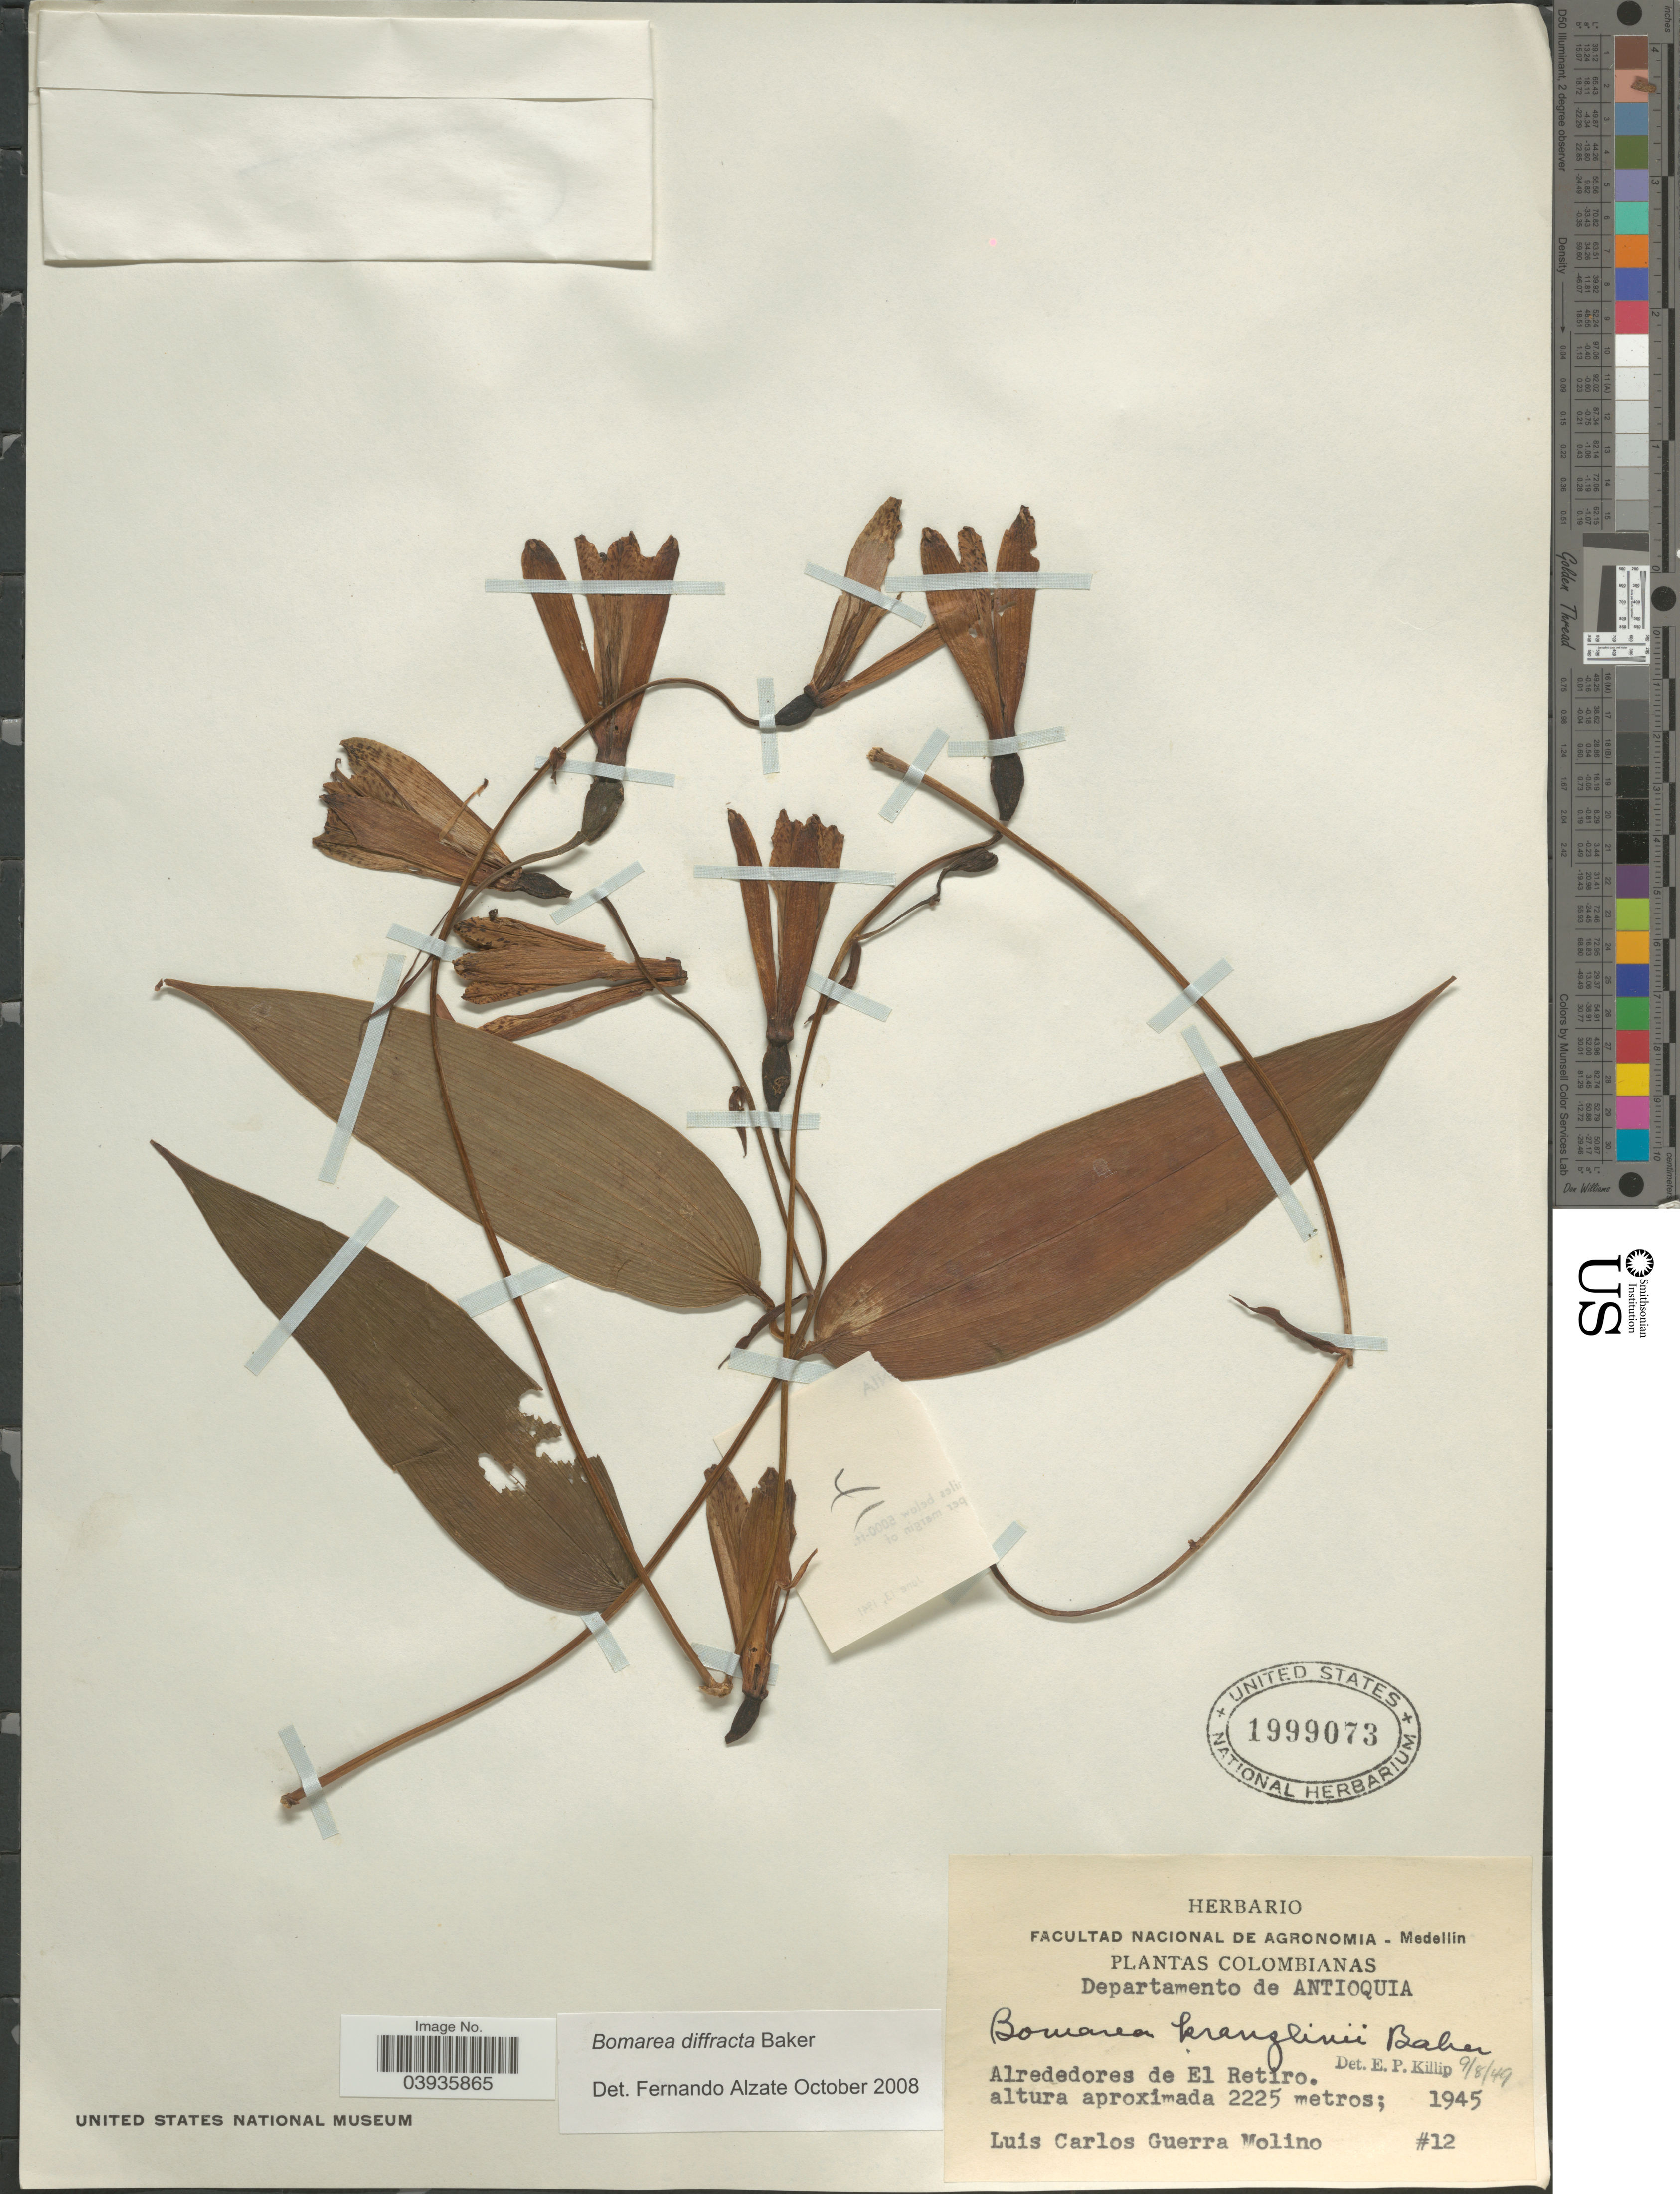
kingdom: Plantae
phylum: Tracheophyta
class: Liliopsida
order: Liliales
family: Alstroemeriaceae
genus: Bomarea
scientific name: Bomarea diffracta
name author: Baker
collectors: L. Guerra Molino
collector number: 12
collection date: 1945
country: Colombia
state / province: Antioquia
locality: Departamento de Antioquia. Alrededores de El Retiro.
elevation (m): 2225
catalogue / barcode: US 1999073